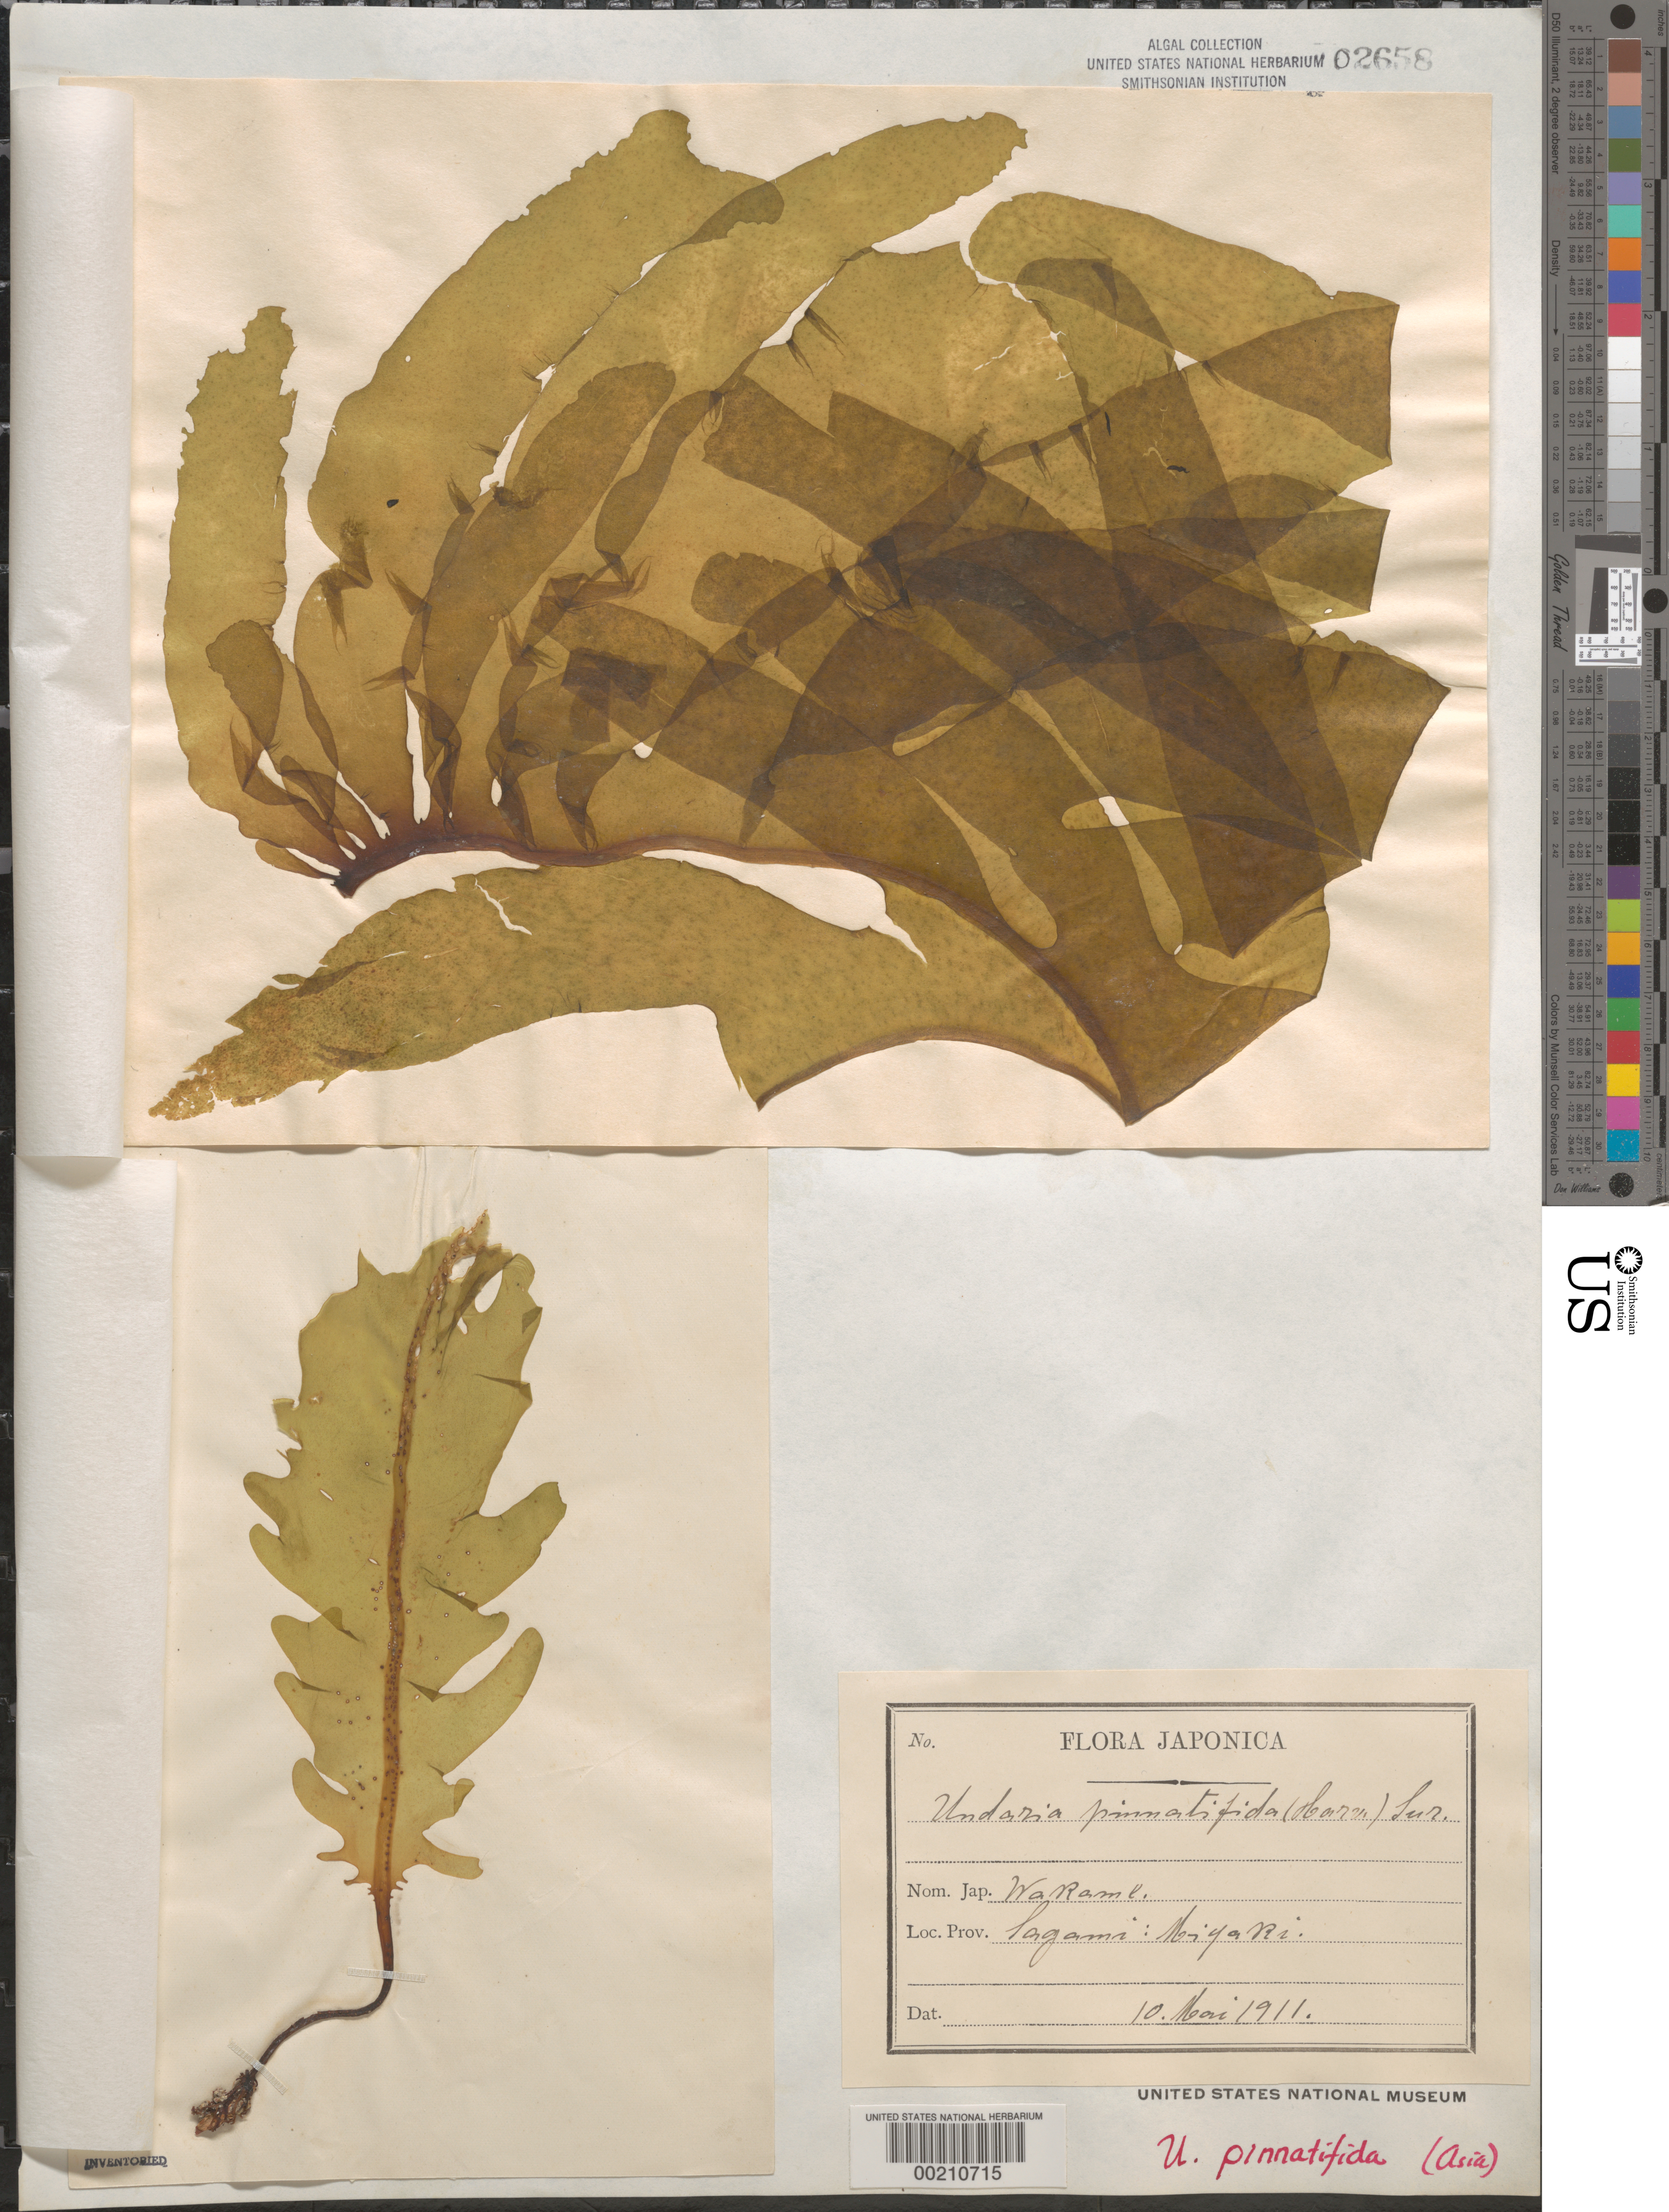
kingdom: Chromista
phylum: Ochrophyta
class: Phaeophyceae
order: Laminariales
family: Alariaceae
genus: Undaria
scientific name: Undaria pinnatifida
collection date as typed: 10 May 1911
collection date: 1911-05-10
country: Japan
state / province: Kanagawa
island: Honshu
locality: Miyaki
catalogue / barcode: US 2658